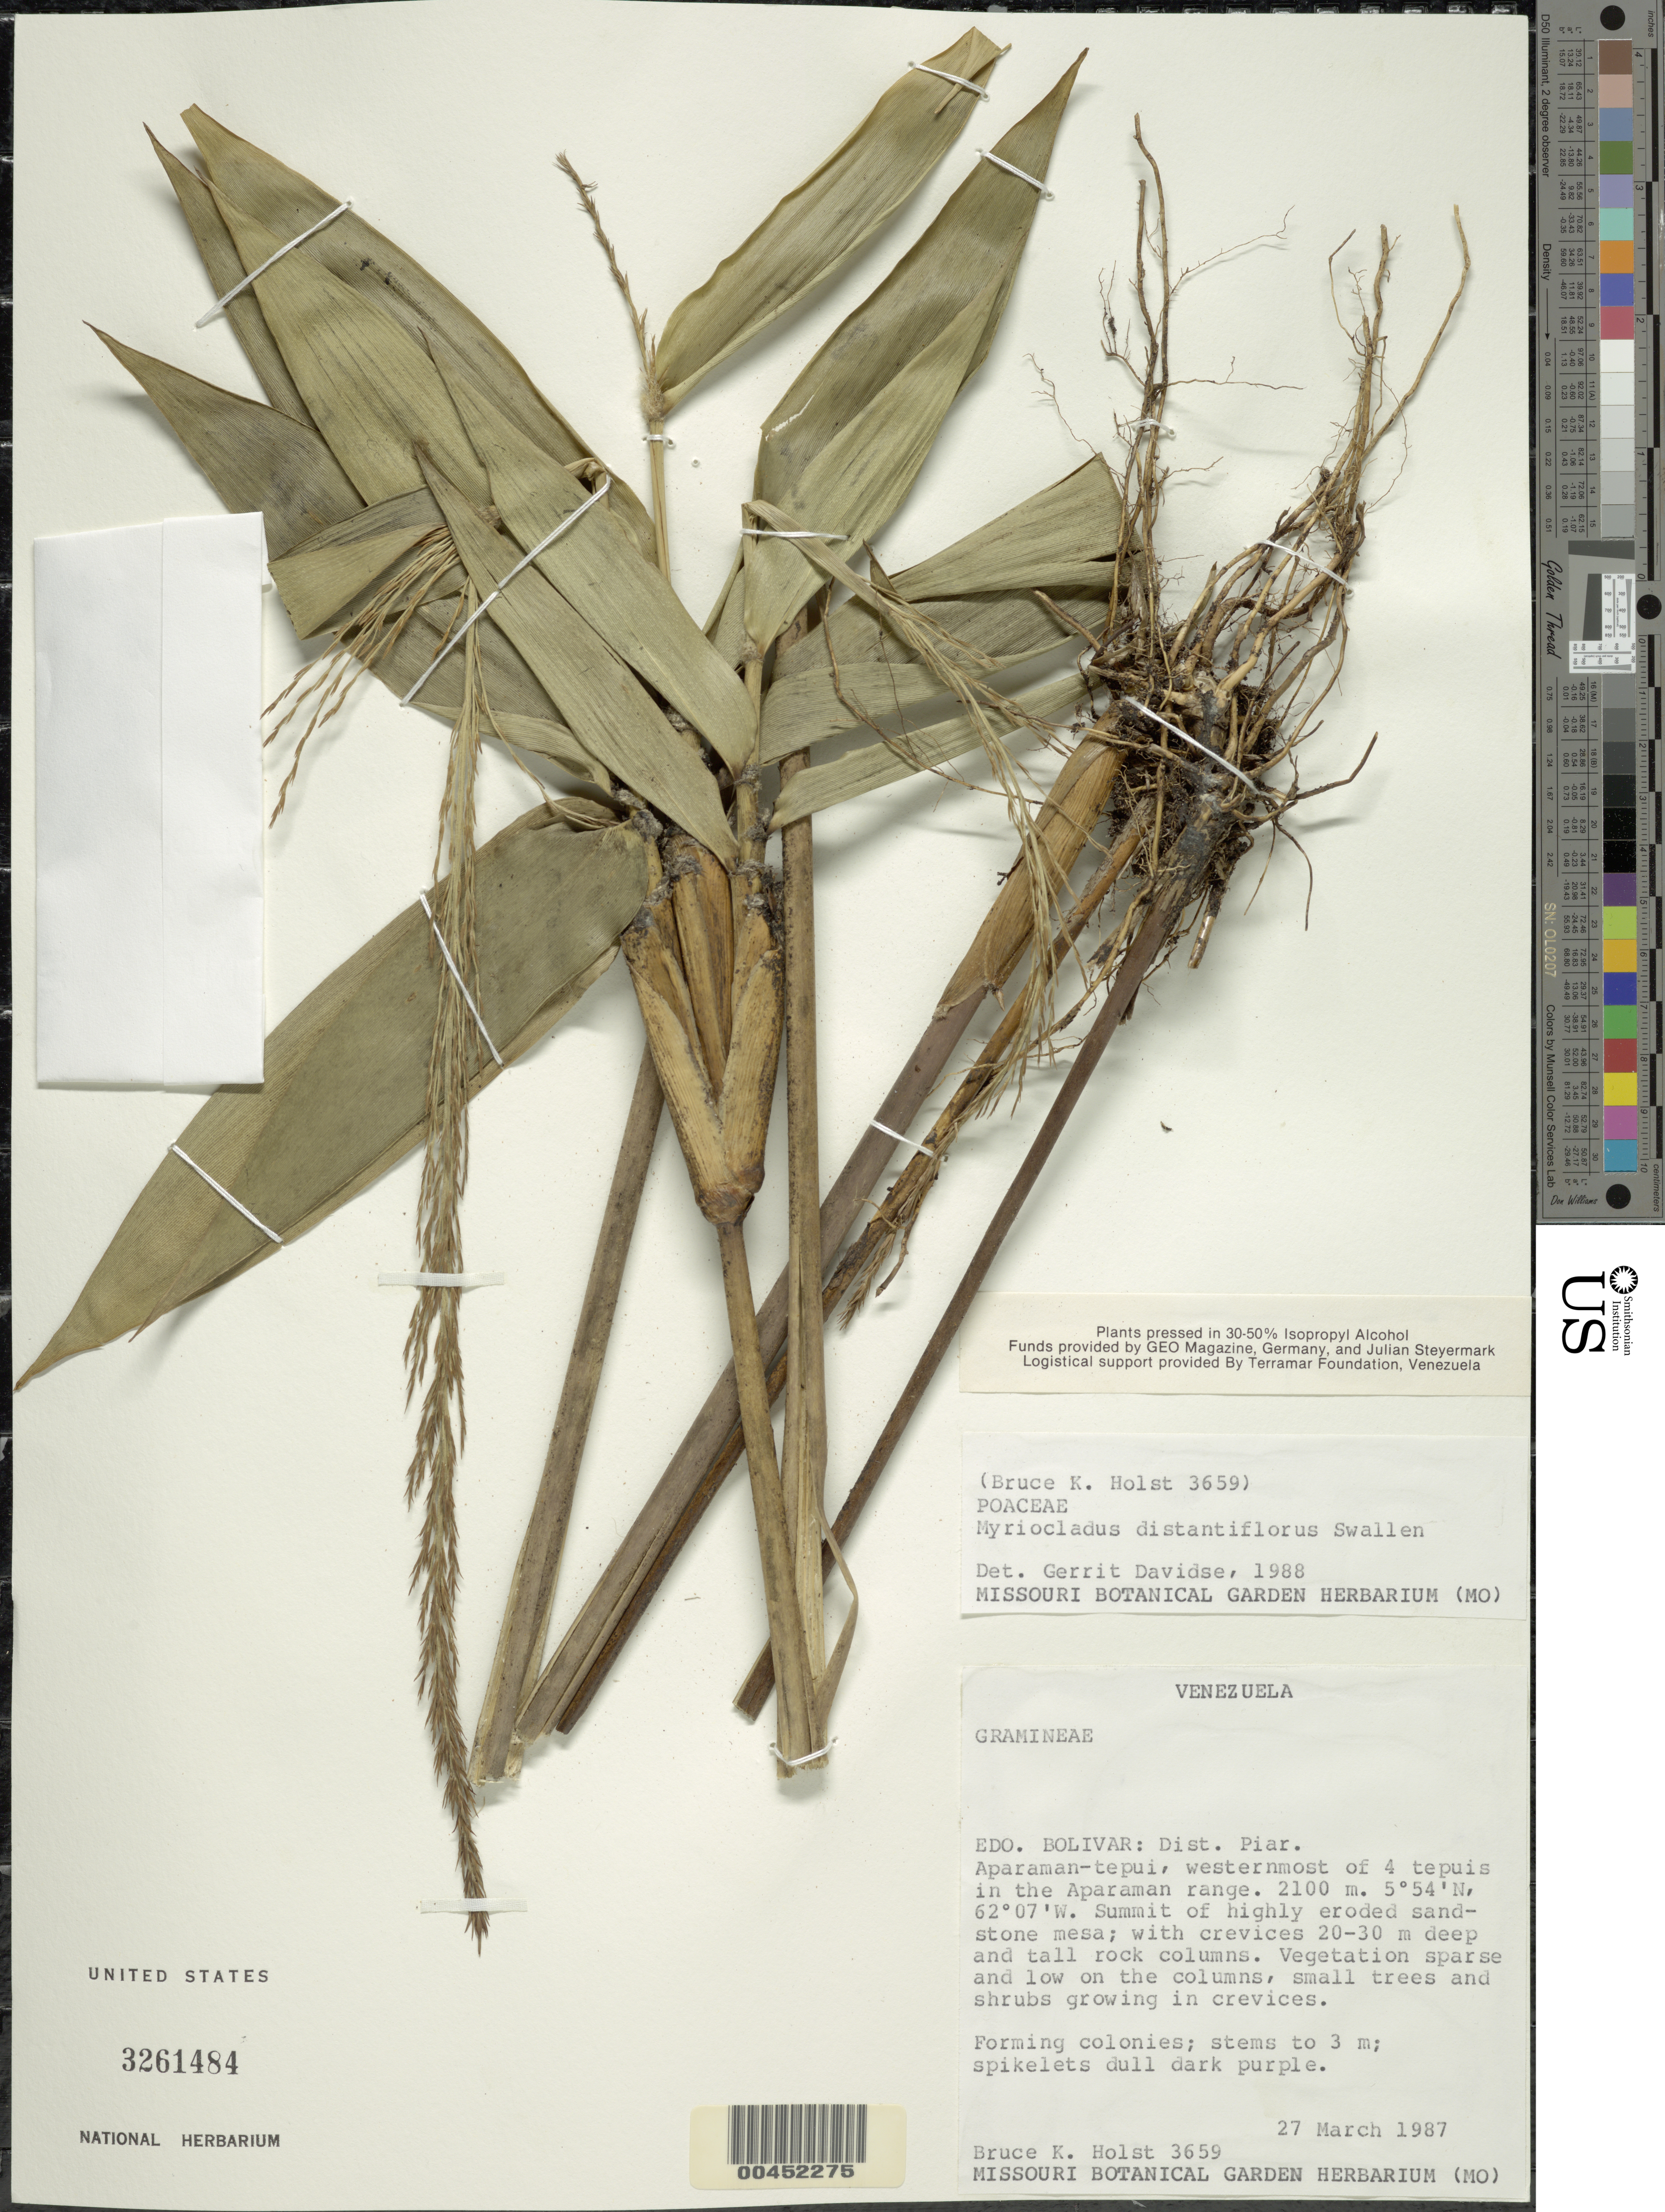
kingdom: Plantae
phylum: Tracheophyta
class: Liliopsida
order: Poales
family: Poaceae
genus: Myriocladus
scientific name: Myriocladus distantiflorus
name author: Swallen in Maguire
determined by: Davidse, Gerrit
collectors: B. Holst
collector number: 3659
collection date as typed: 27 Mar 1987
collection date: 1987-03-27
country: Venezuela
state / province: Bolivar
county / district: Piar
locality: Aparaman-tepui, westernmost of 4 tepuis in the aparaman range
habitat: Summit of highly eroded sandstone mesa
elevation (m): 2100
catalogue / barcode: US 3261484